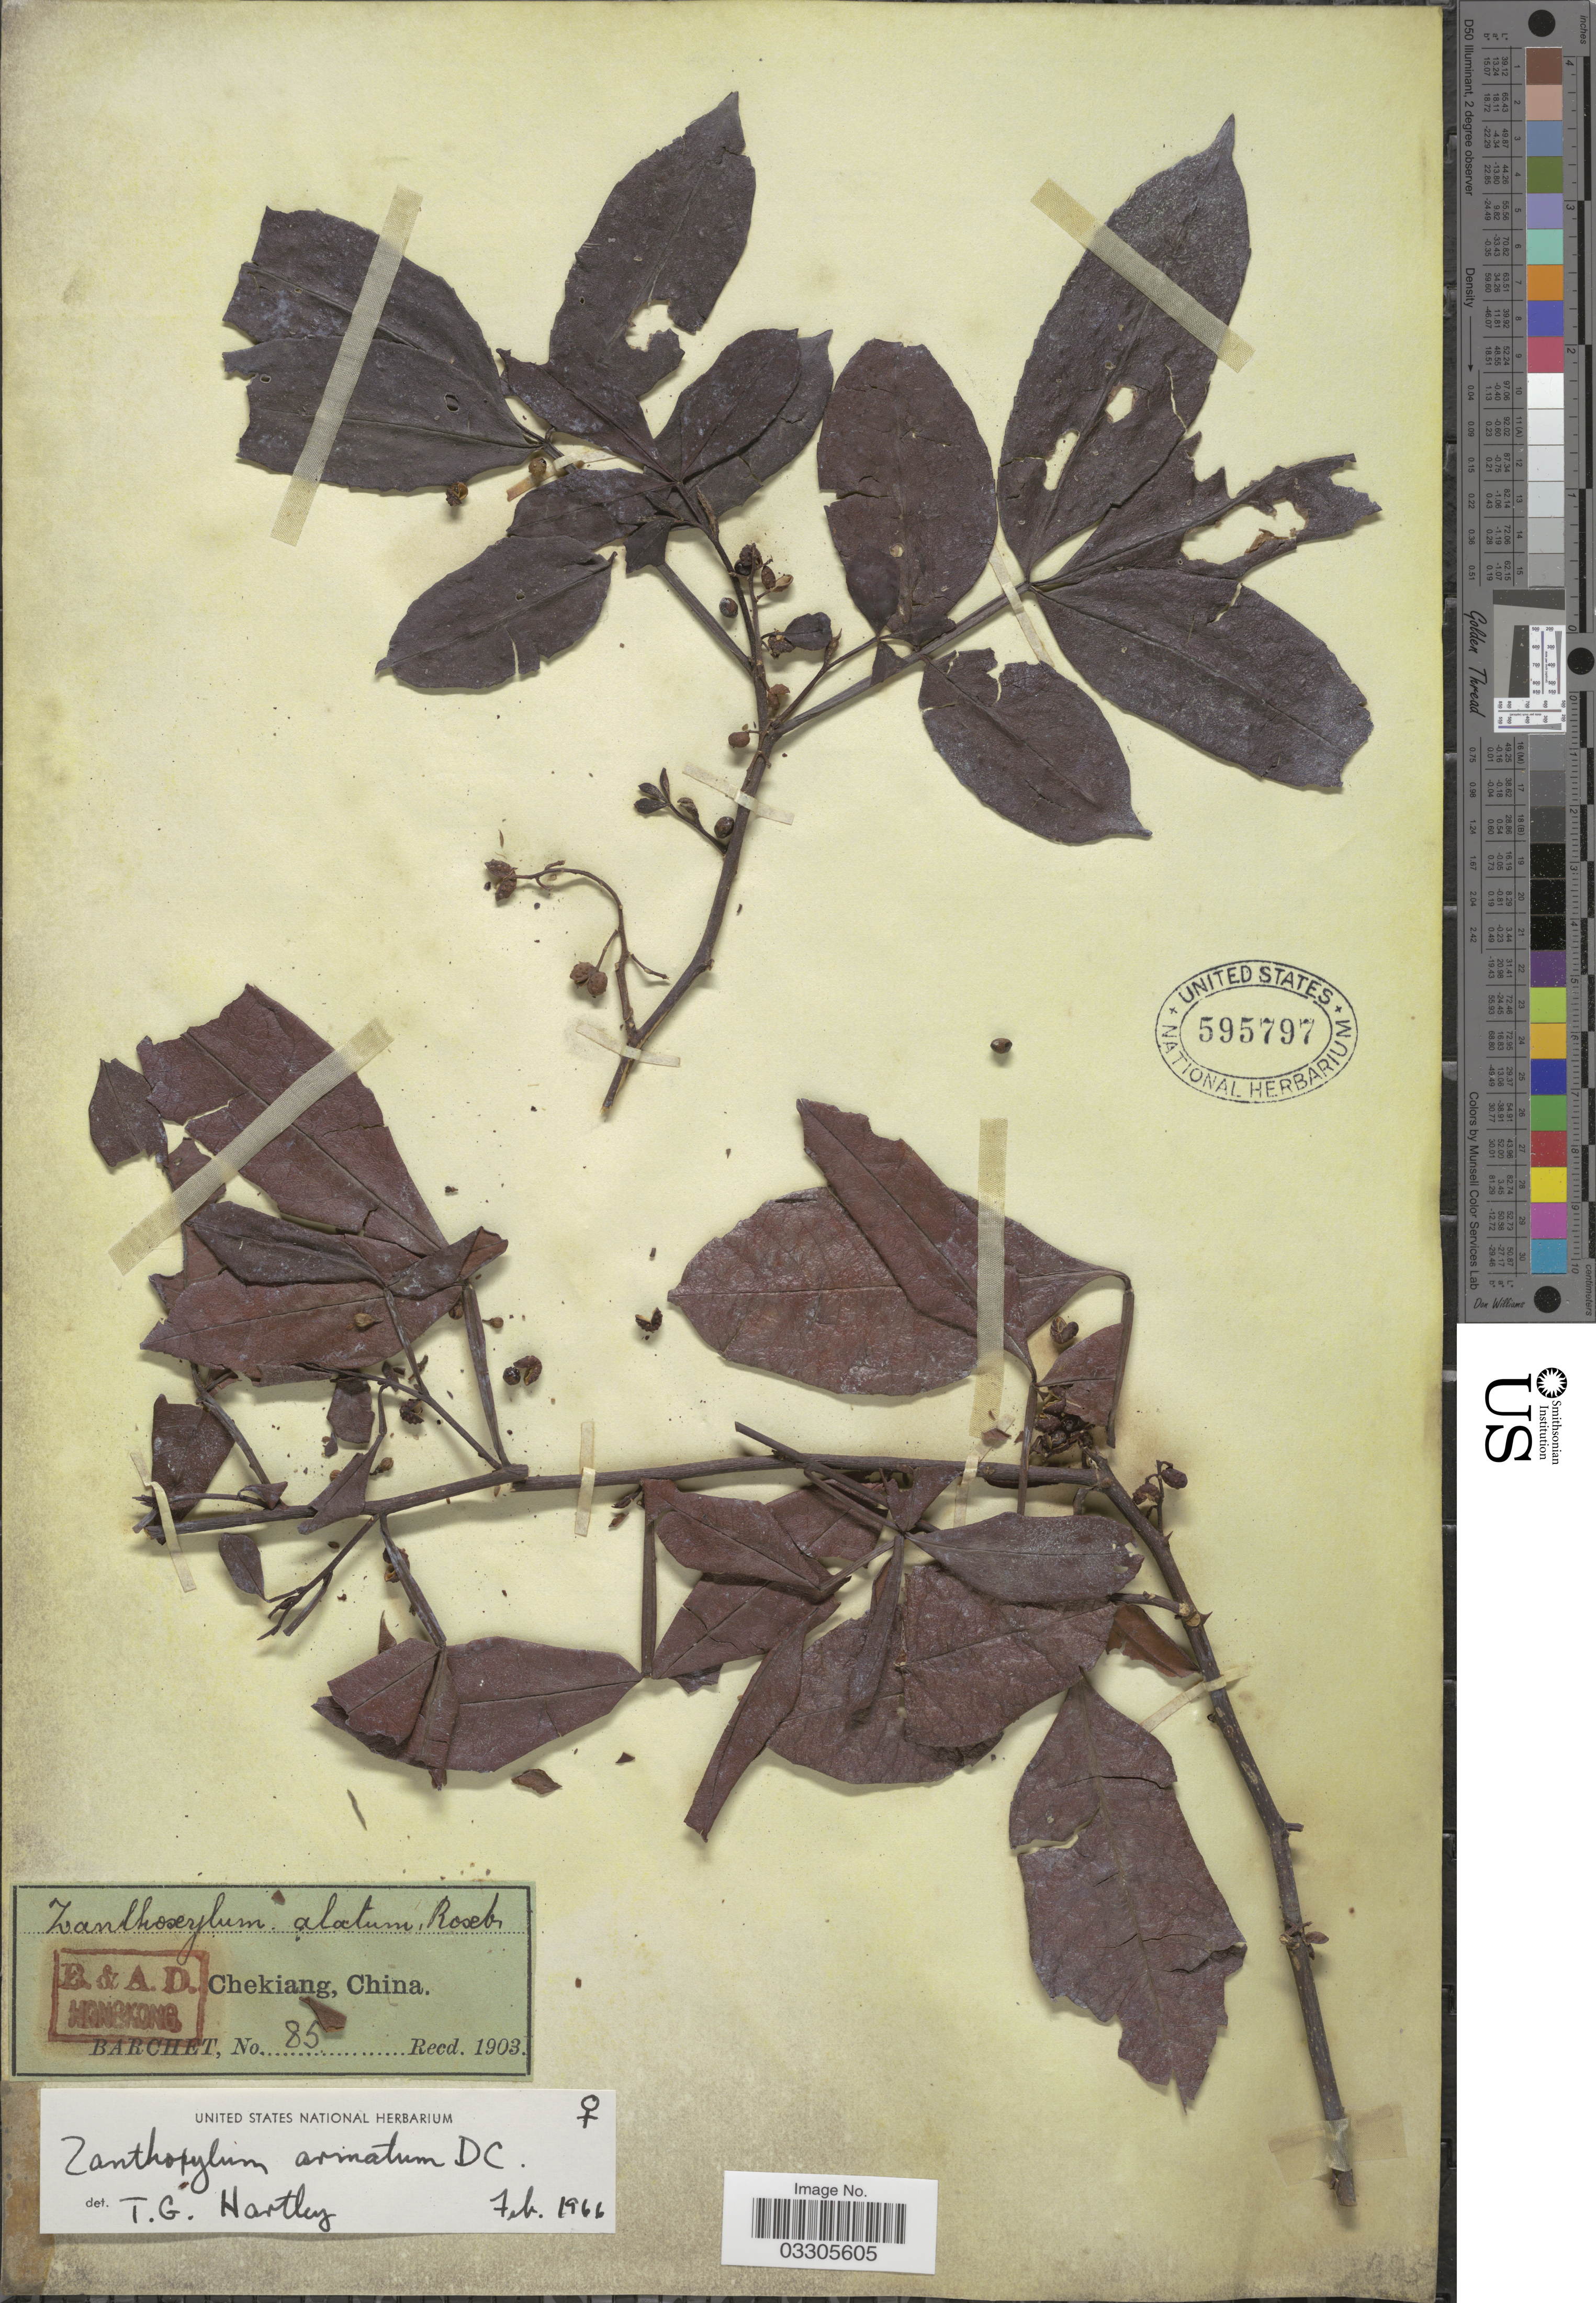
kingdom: Plantae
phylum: Tracheophyta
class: Magnoliopsida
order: Sapindales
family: Rutaceae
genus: Zanthoxylum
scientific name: Zanthoxylum armatum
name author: DC.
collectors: Barchet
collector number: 85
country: China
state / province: Zhejiang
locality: Chekiang.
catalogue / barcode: US 595797